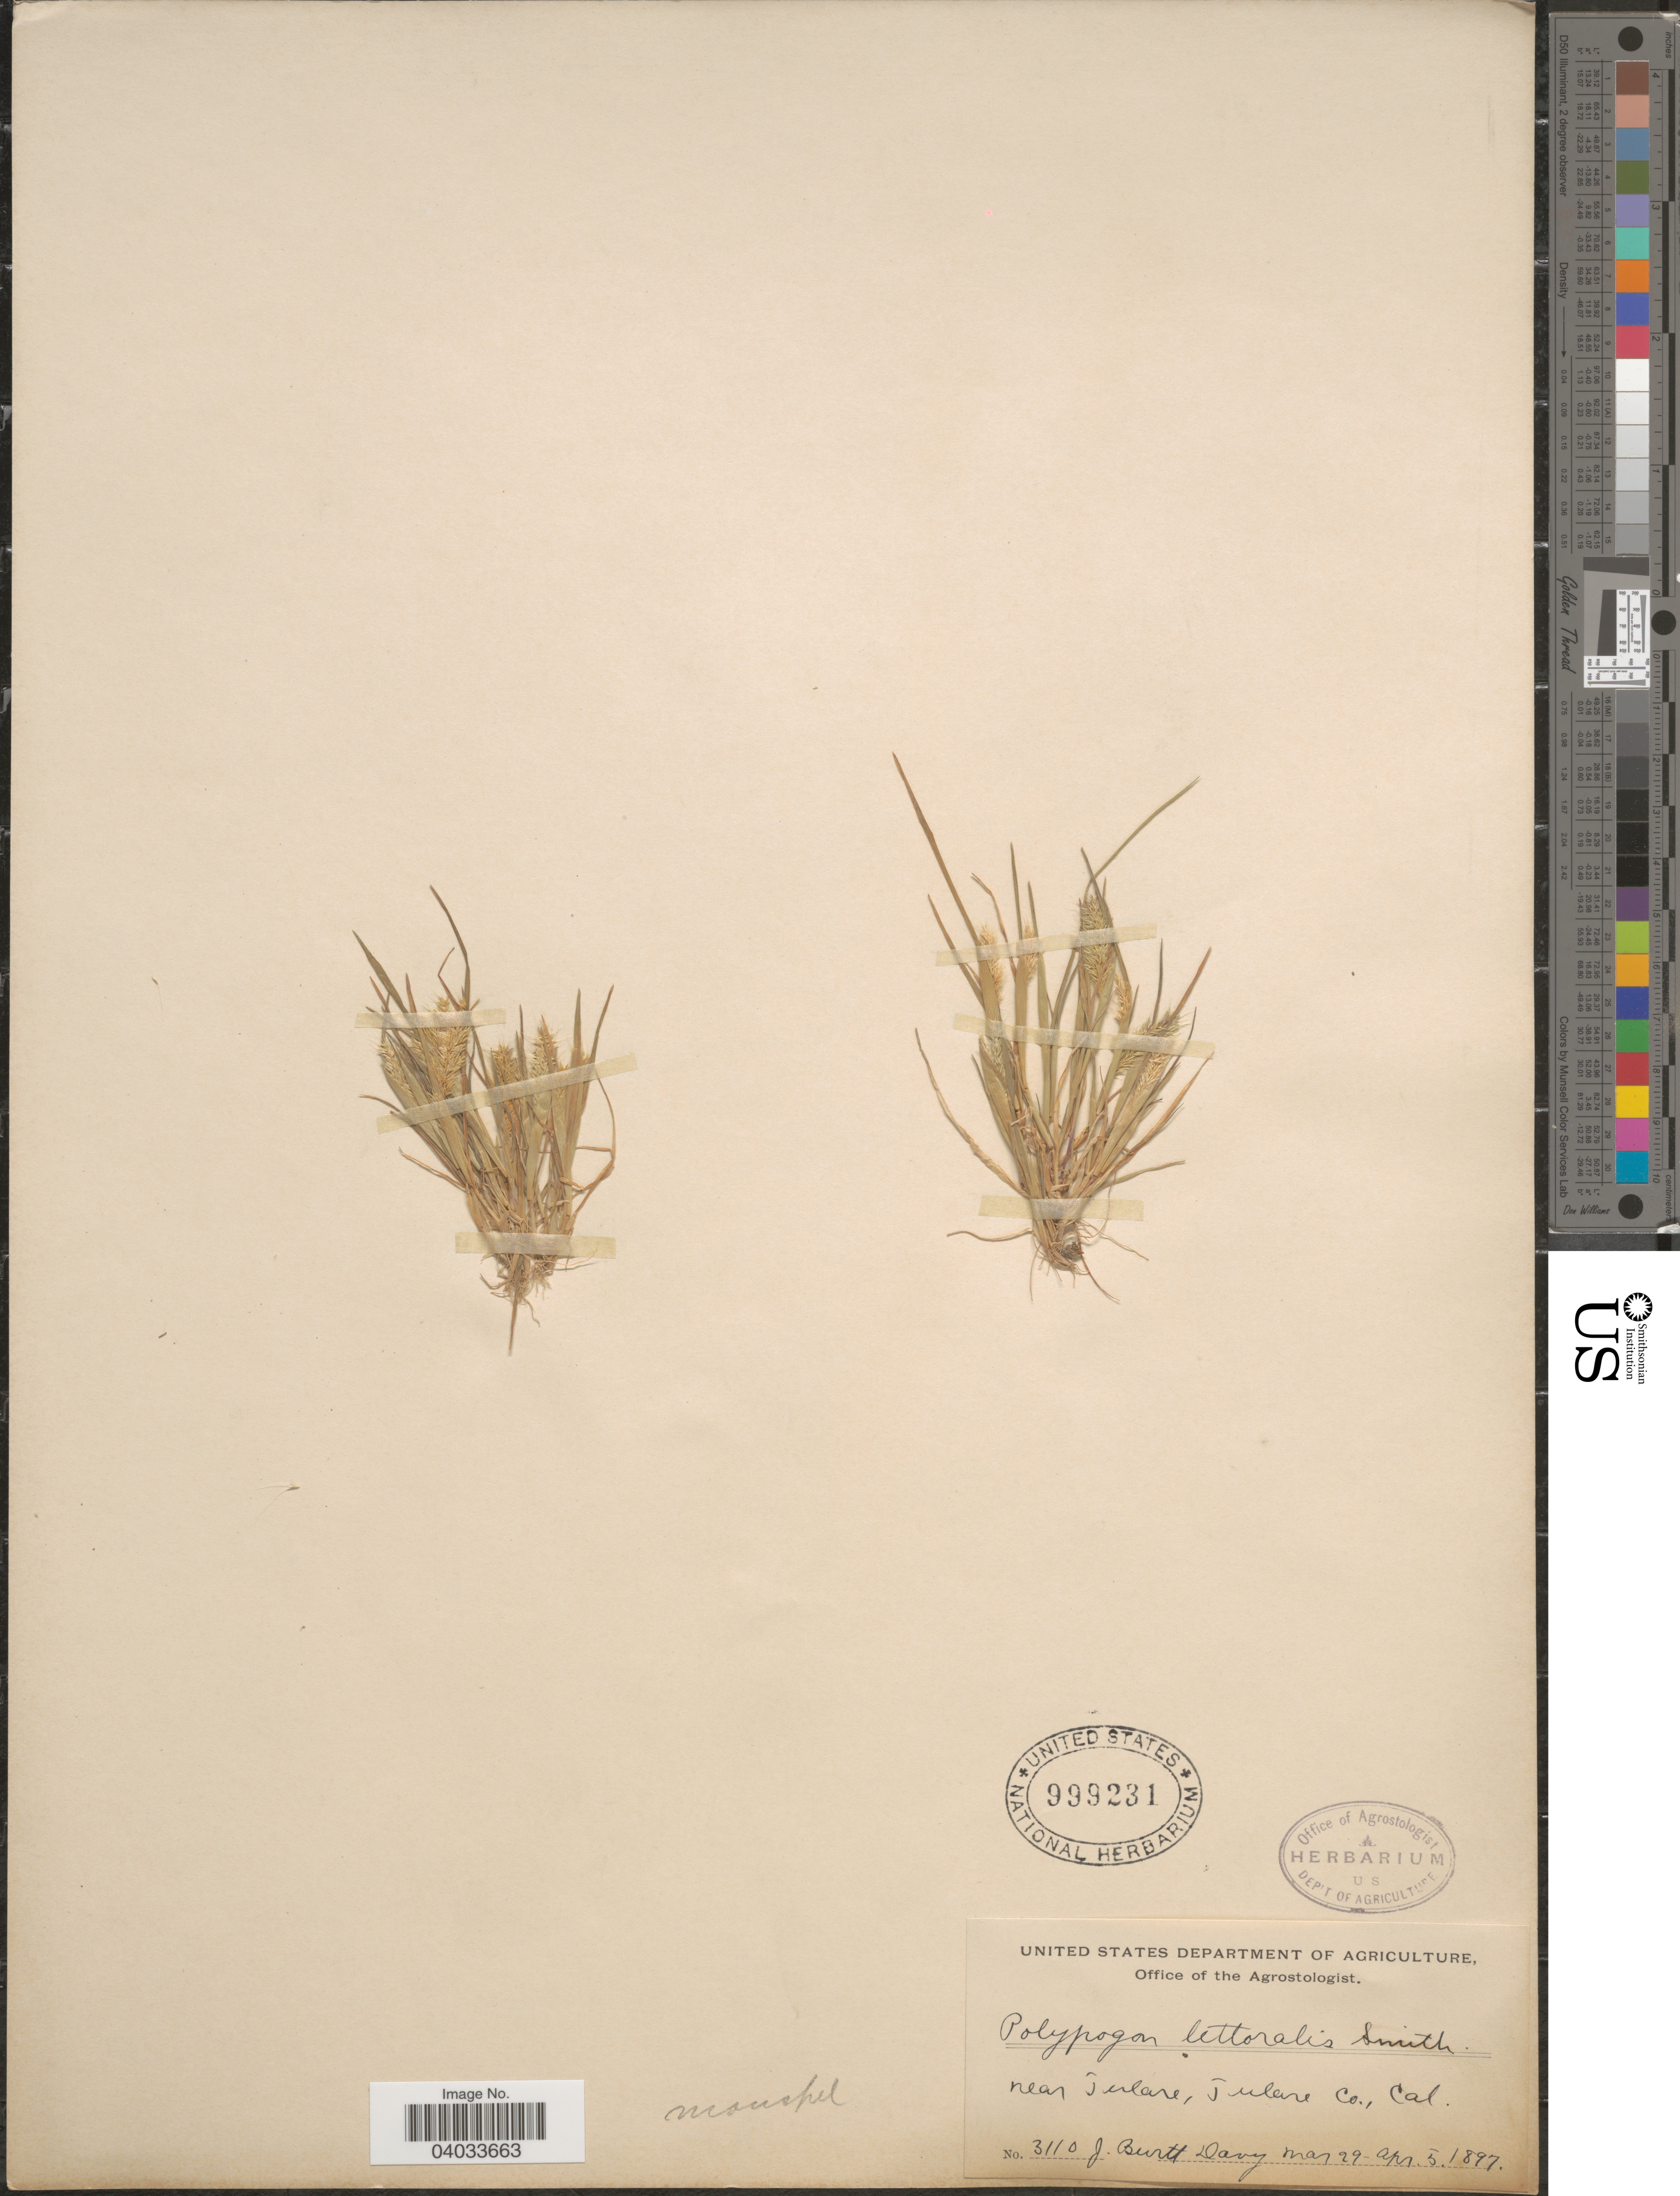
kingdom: Plantae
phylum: Tracheophyta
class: Liliopsida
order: Poales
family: Poaceae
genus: Polypogon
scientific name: Polypogon monspeliensis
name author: (L.) Desf.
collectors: J. Burtt Davy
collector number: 3110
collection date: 1897-03-29/1897-04-05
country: United States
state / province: California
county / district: Tulare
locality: Near Tulare, Tulare Co.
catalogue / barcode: US 999231